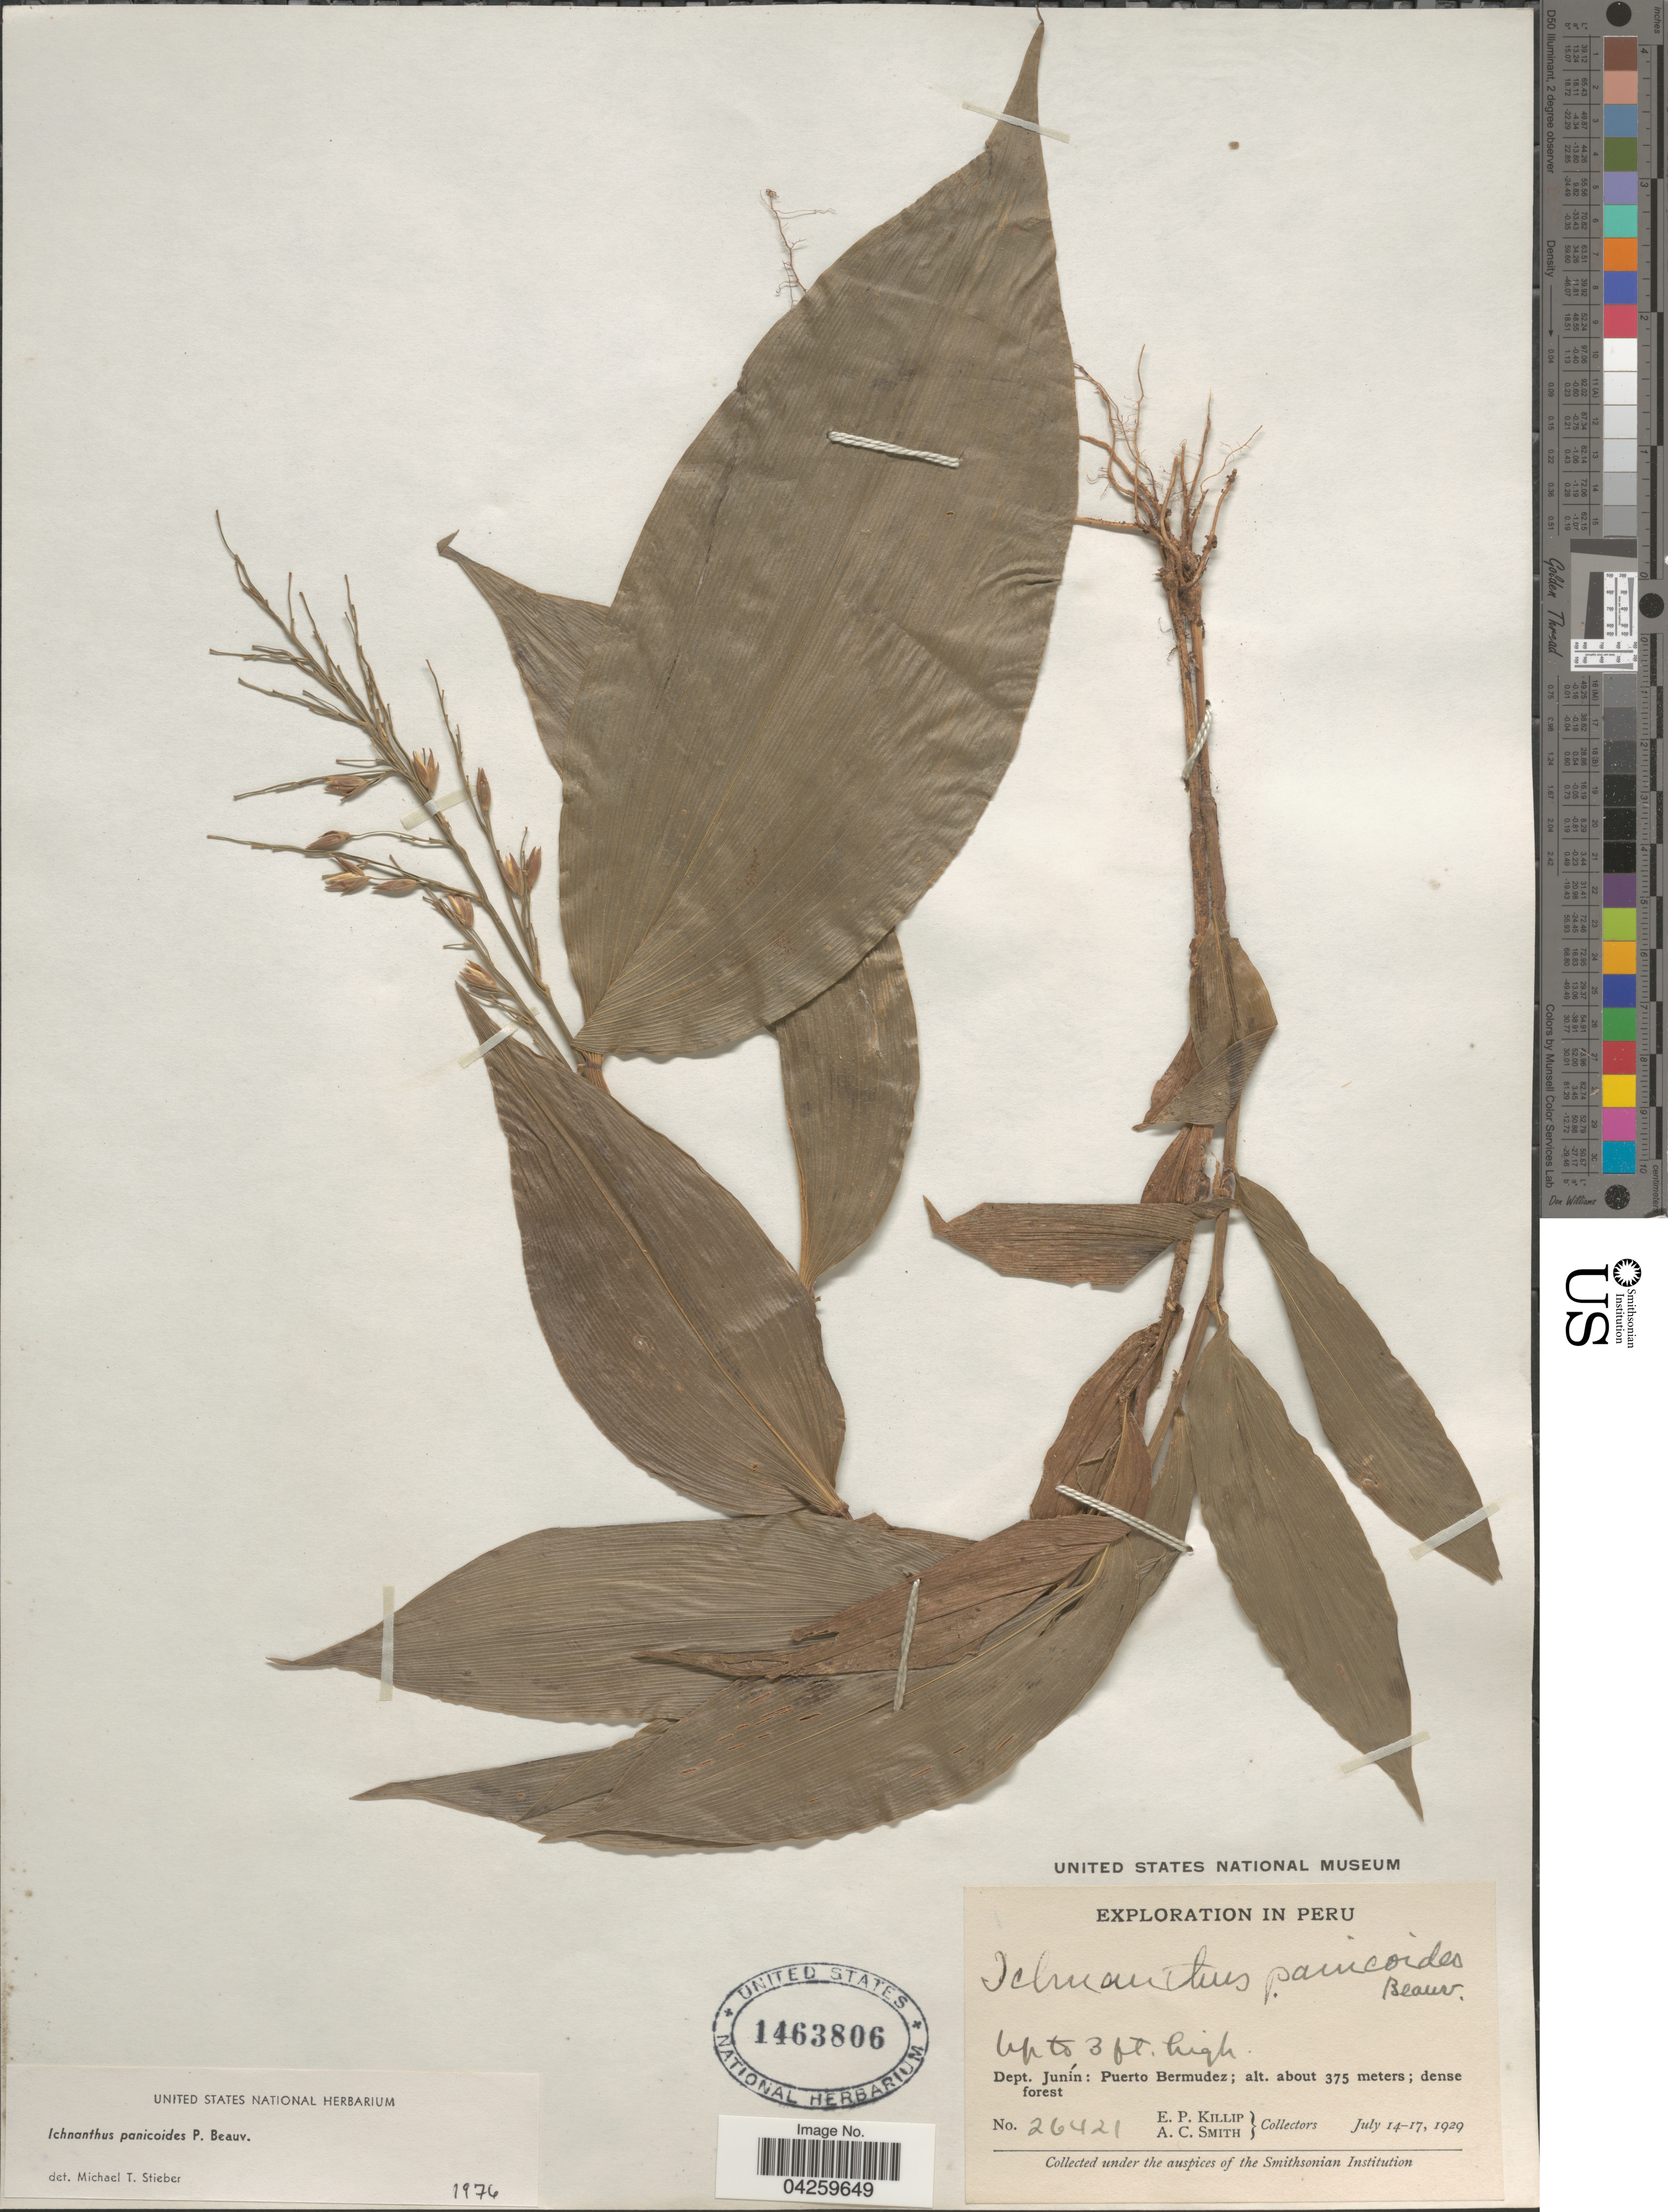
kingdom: Plantae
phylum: Tracheophyta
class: Liliopsida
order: Poales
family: Poaceae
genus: Ichnanthus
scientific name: Ichnanthus panicoides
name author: P. Beauv.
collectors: E. P. Killip & A. C. Smith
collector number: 26421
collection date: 1929-07-14/1929-07-17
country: Peru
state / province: Junín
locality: Exploration in Peru. Dept. Junín: Puerto Bermudez.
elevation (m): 375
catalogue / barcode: US 1463806